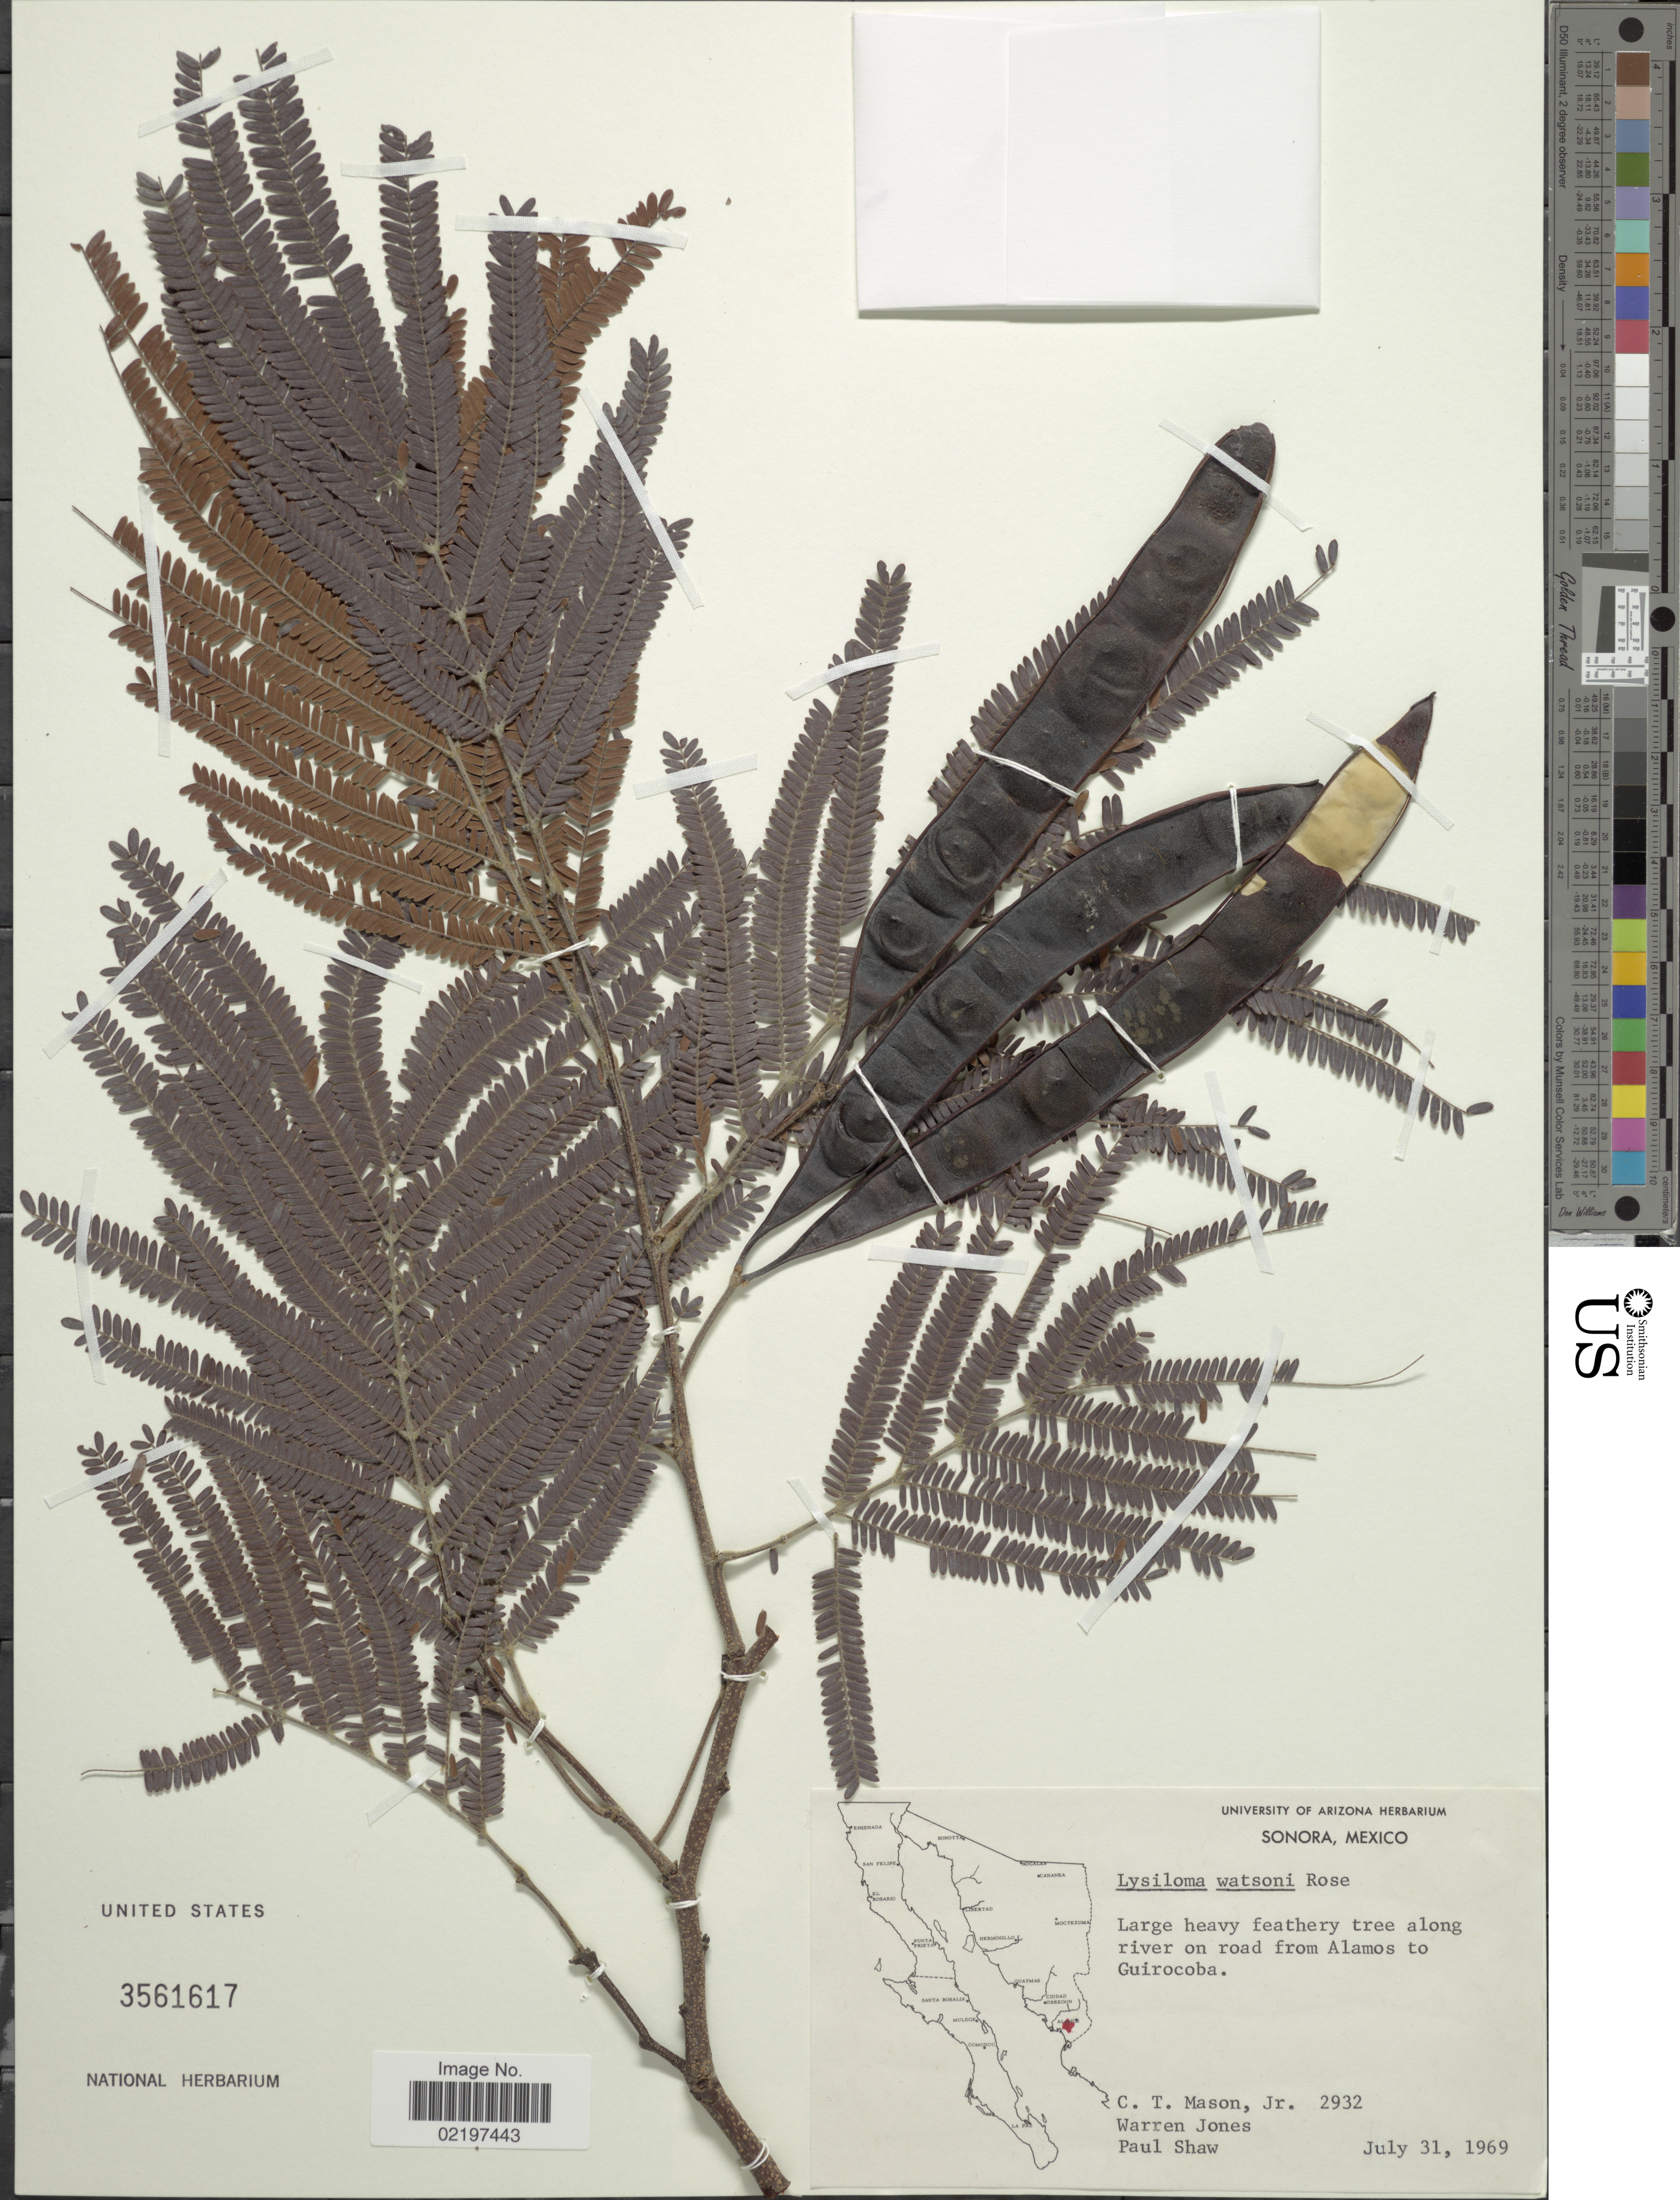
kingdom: Plantae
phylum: Tracheophyta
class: Magnoliopsida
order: Fabales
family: Fabaceae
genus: Lysiloma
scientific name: Lysiloma watsonii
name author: Rose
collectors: C. Mason Jr., W. Jones & P. Shaw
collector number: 2932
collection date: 1969-07-31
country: Mexico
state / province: Sonora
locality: Along river on road from Alamos to Guirocoba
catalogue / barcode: US 3561617